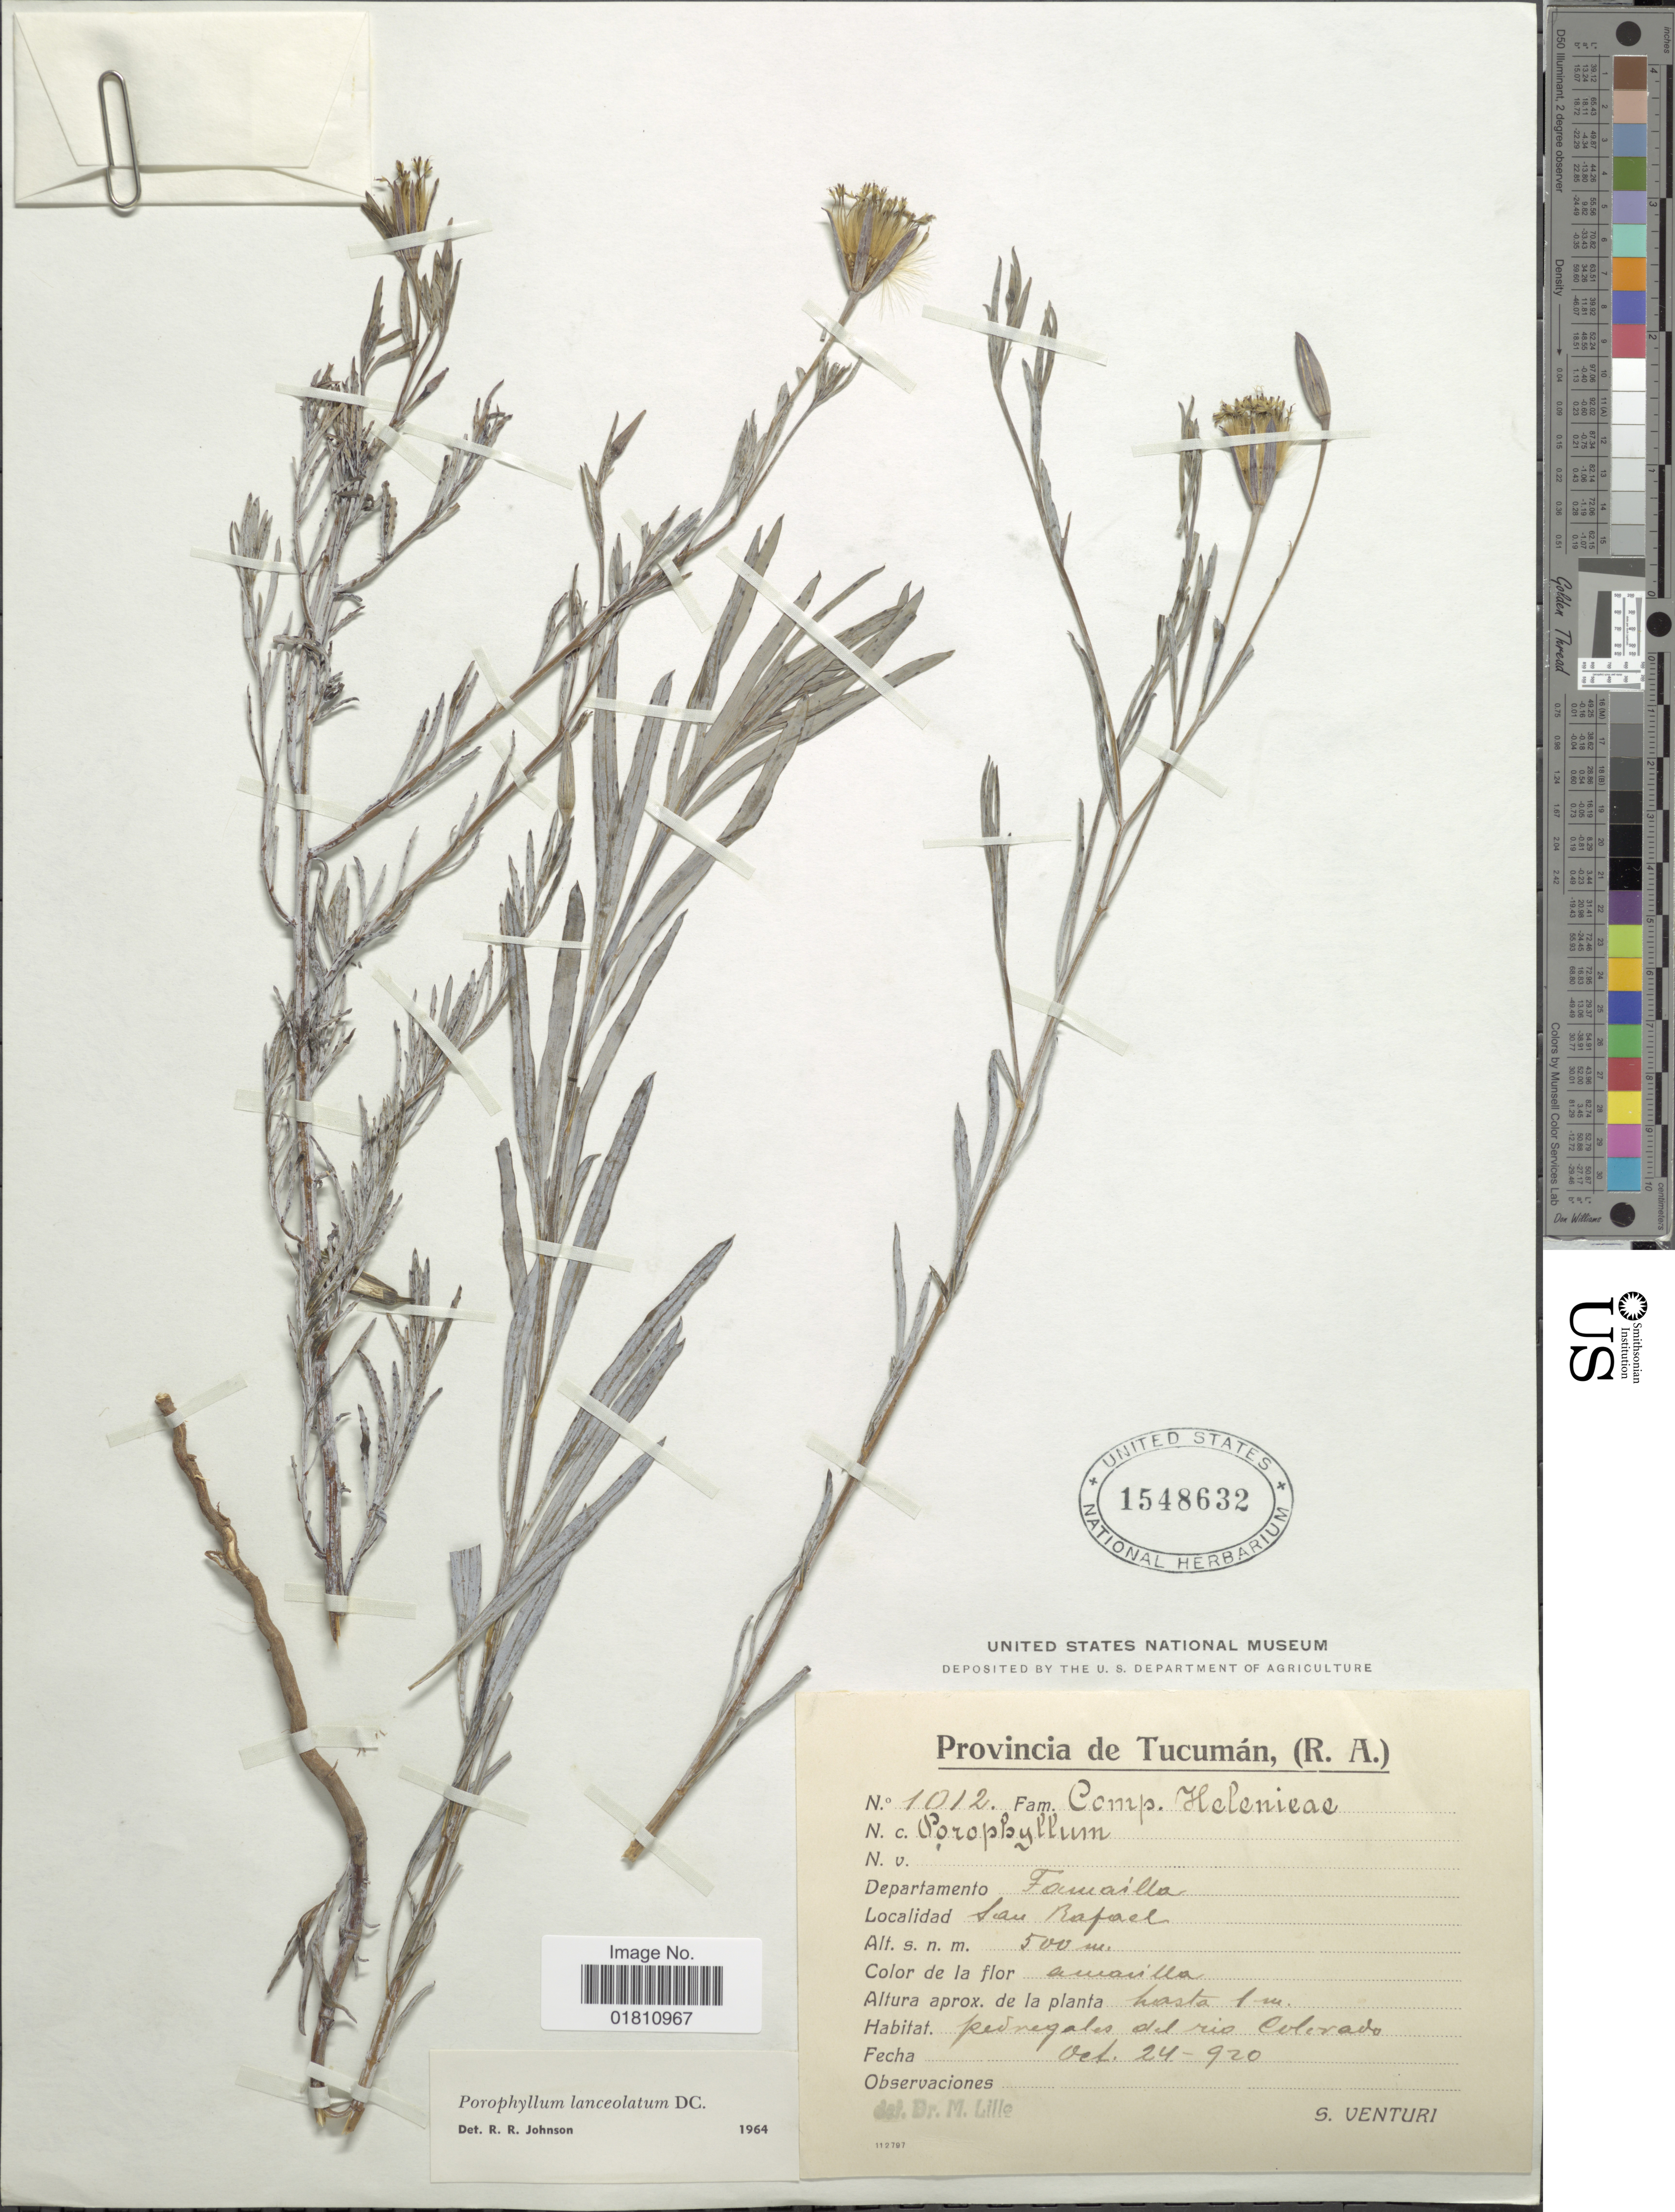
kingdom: Plantae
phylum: Tracheophyta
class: Magnoliopsida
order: Asterales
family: Asteraceae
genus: Porophyllum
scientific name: Porophyllum riparium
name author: Anzuinelli et al.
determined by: Anzuinelli, M.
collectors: S. Venturi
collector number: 1012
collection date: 1920-10-24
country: Argentina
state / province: Tucuman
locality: (R.A.), Departamento Famailla, San Rafael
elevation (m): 500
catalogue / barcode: US 1548632